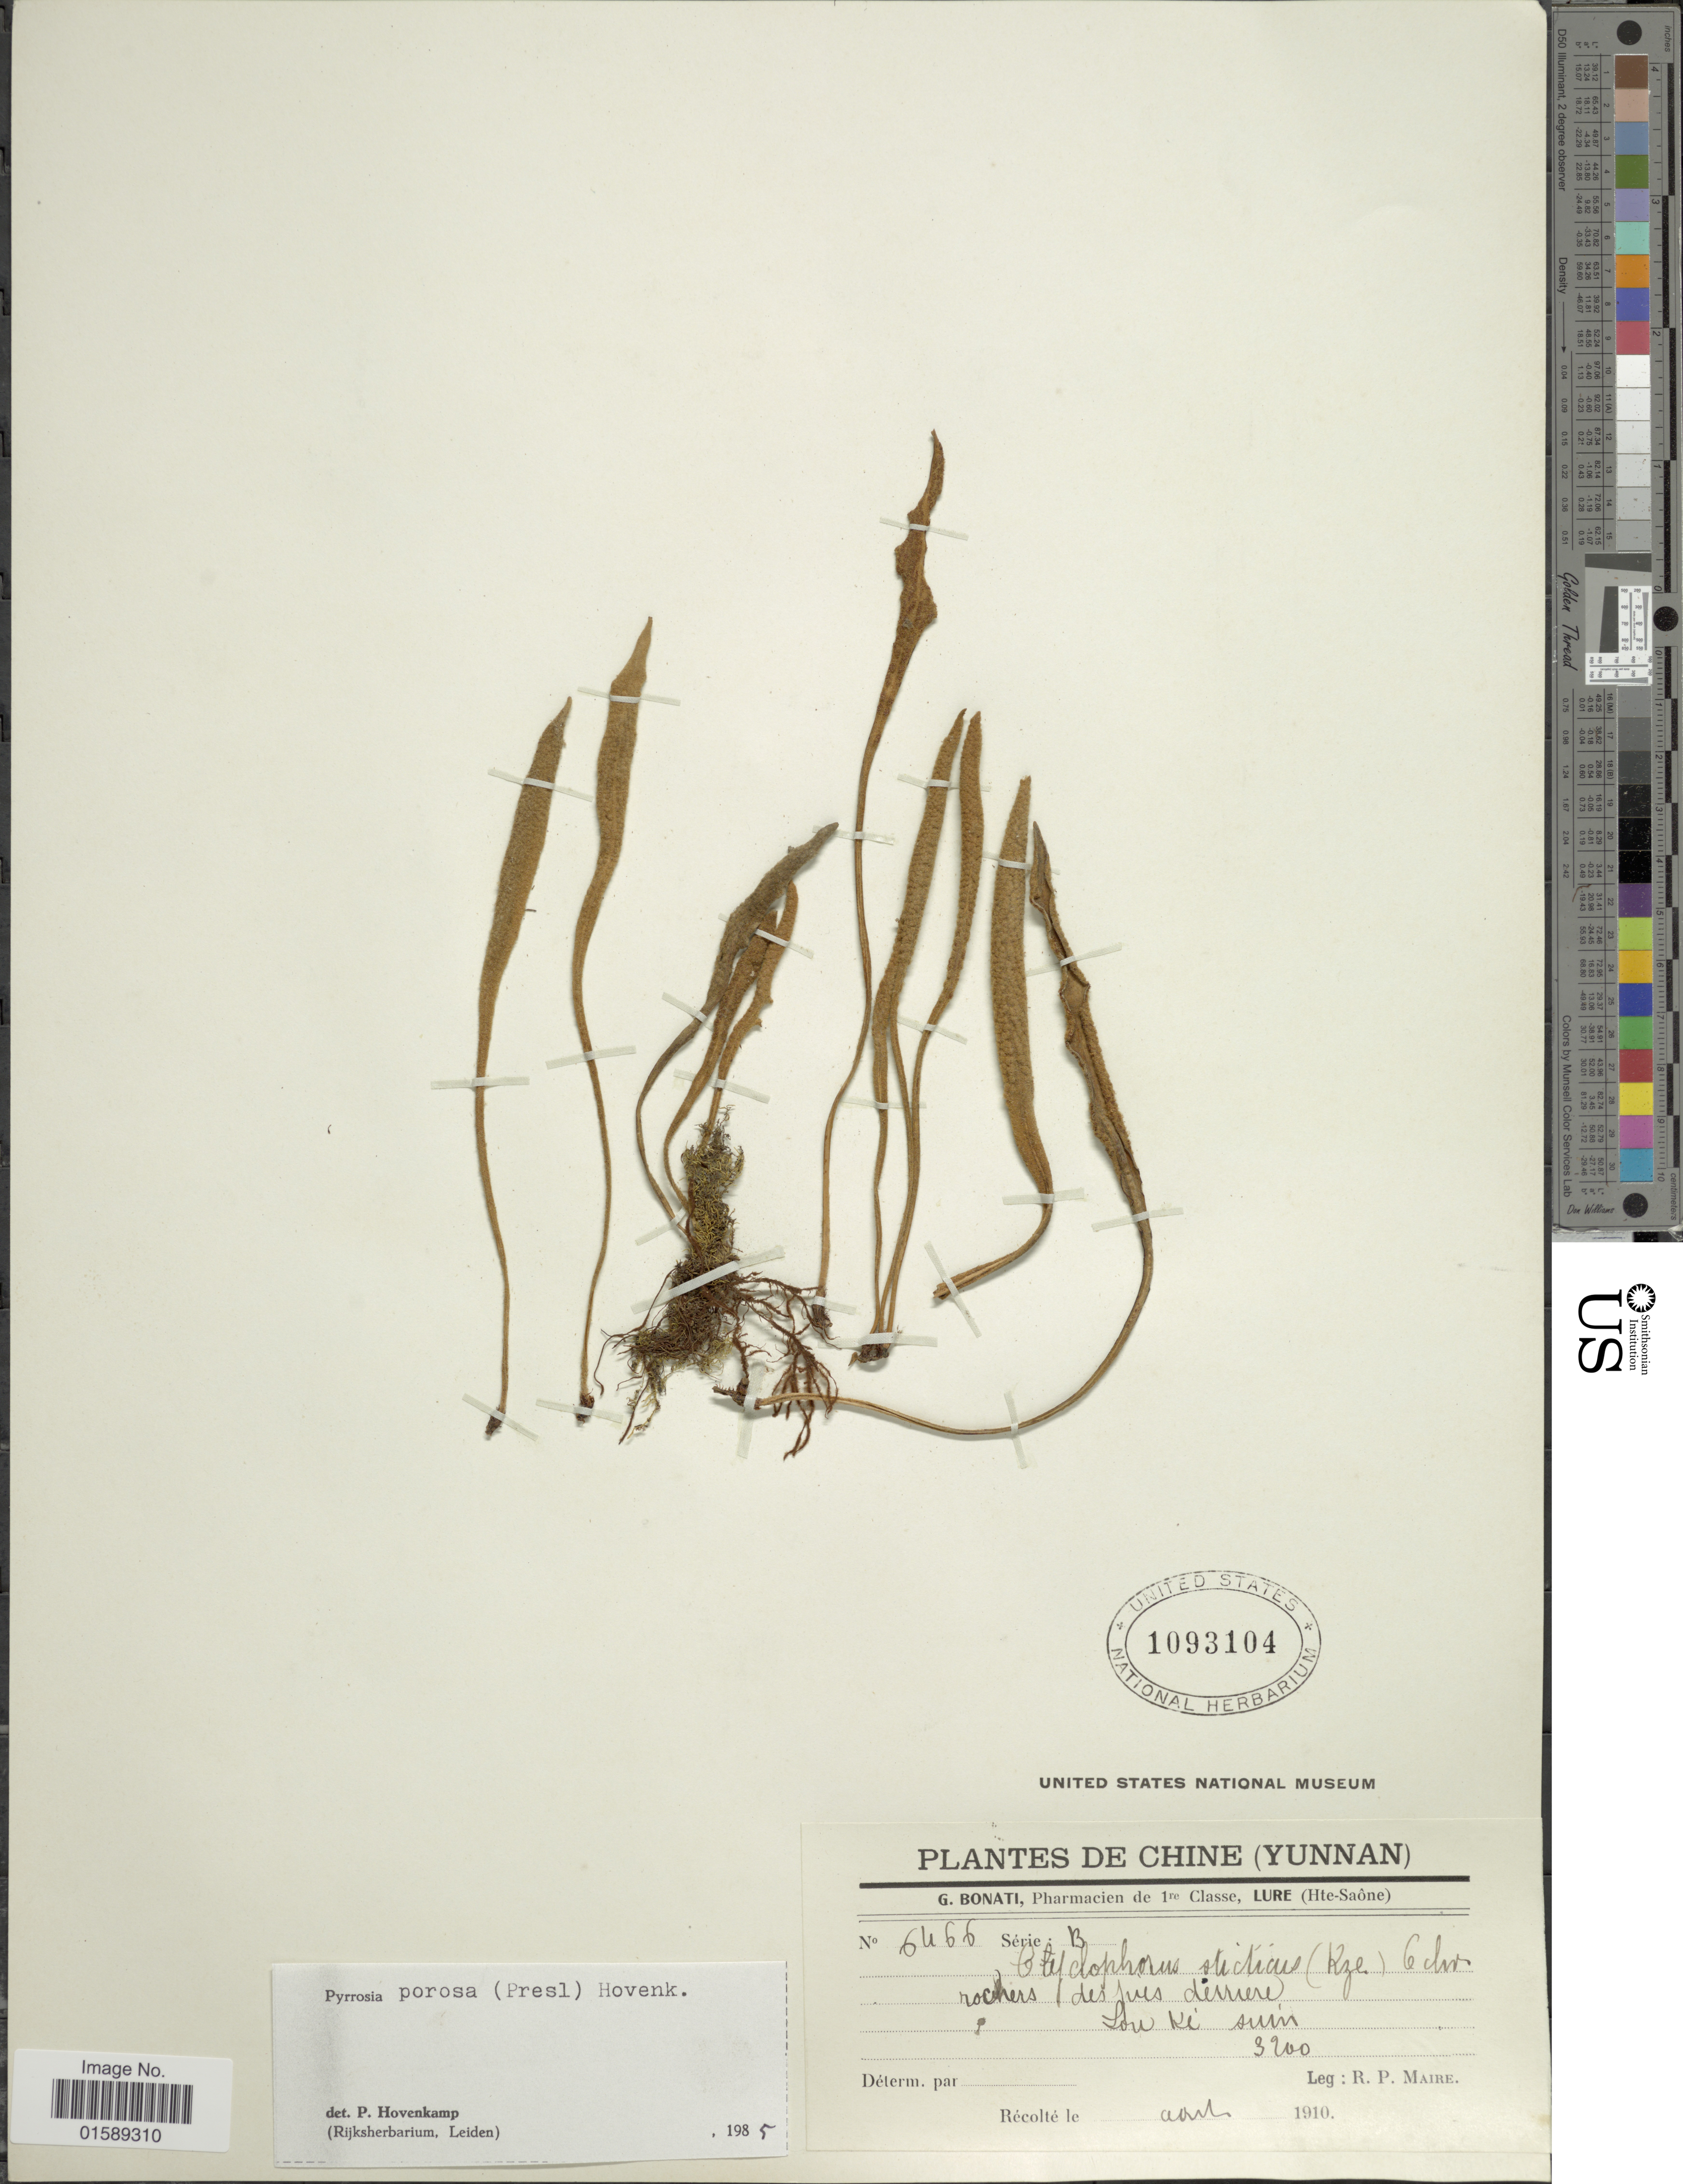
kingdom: Plantae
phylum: Tracheophyta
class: Polypodiopsida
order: Polypodiales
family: Polypodiaceae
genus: Pyrrosia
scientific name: Pyrrosia porosa var. porosa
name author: (C. Presl) Hovenkamp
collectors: R.-P. Maire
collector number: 6466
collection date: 1910-08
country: China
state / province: Yunnan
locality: Chine (Yunnan). Low Ke suin.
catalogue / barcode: US 1093104